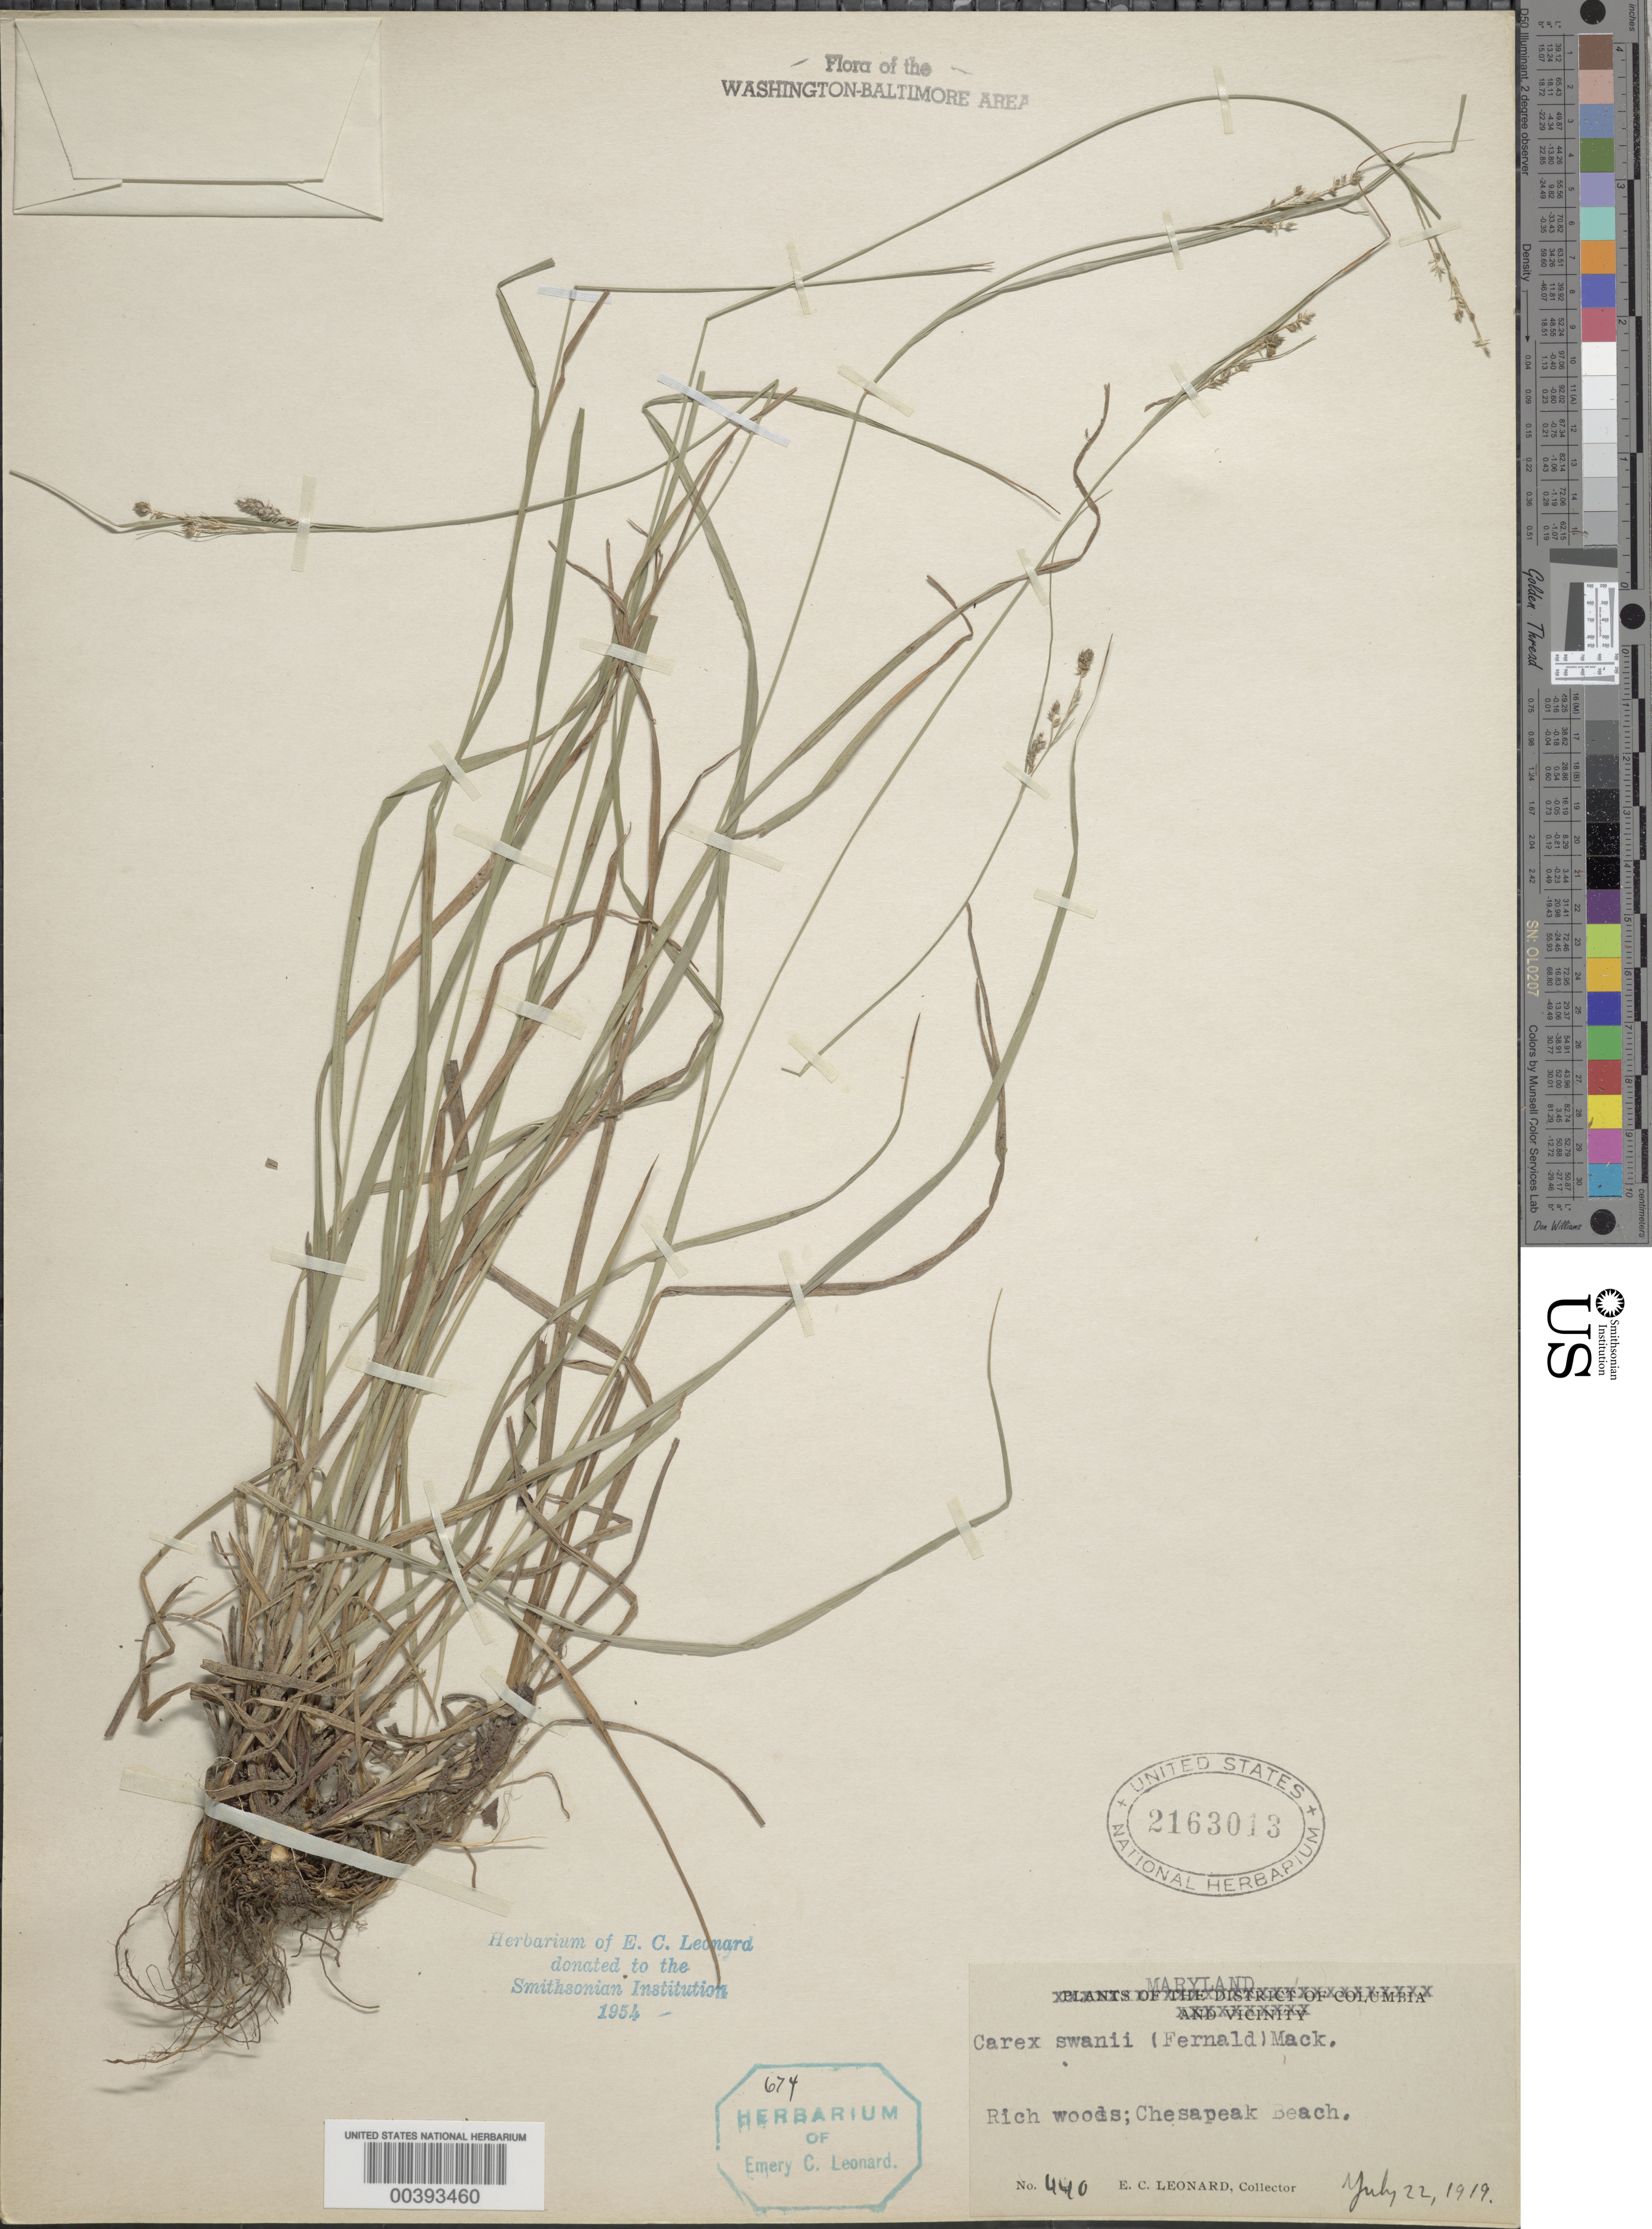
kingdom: Plantae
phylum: Tracheophyta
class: Liliopsida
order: Poales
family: Cyperaceae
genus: Carex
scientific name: Carex swanii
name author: (Fernald) Mack.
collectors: E. C. Leonard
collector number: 440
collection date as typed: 22 Jul 1919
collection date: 1919-07-22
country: United States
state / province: Maryland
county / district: Calvert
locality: Chesapeake Beach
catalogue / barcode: US 2163013